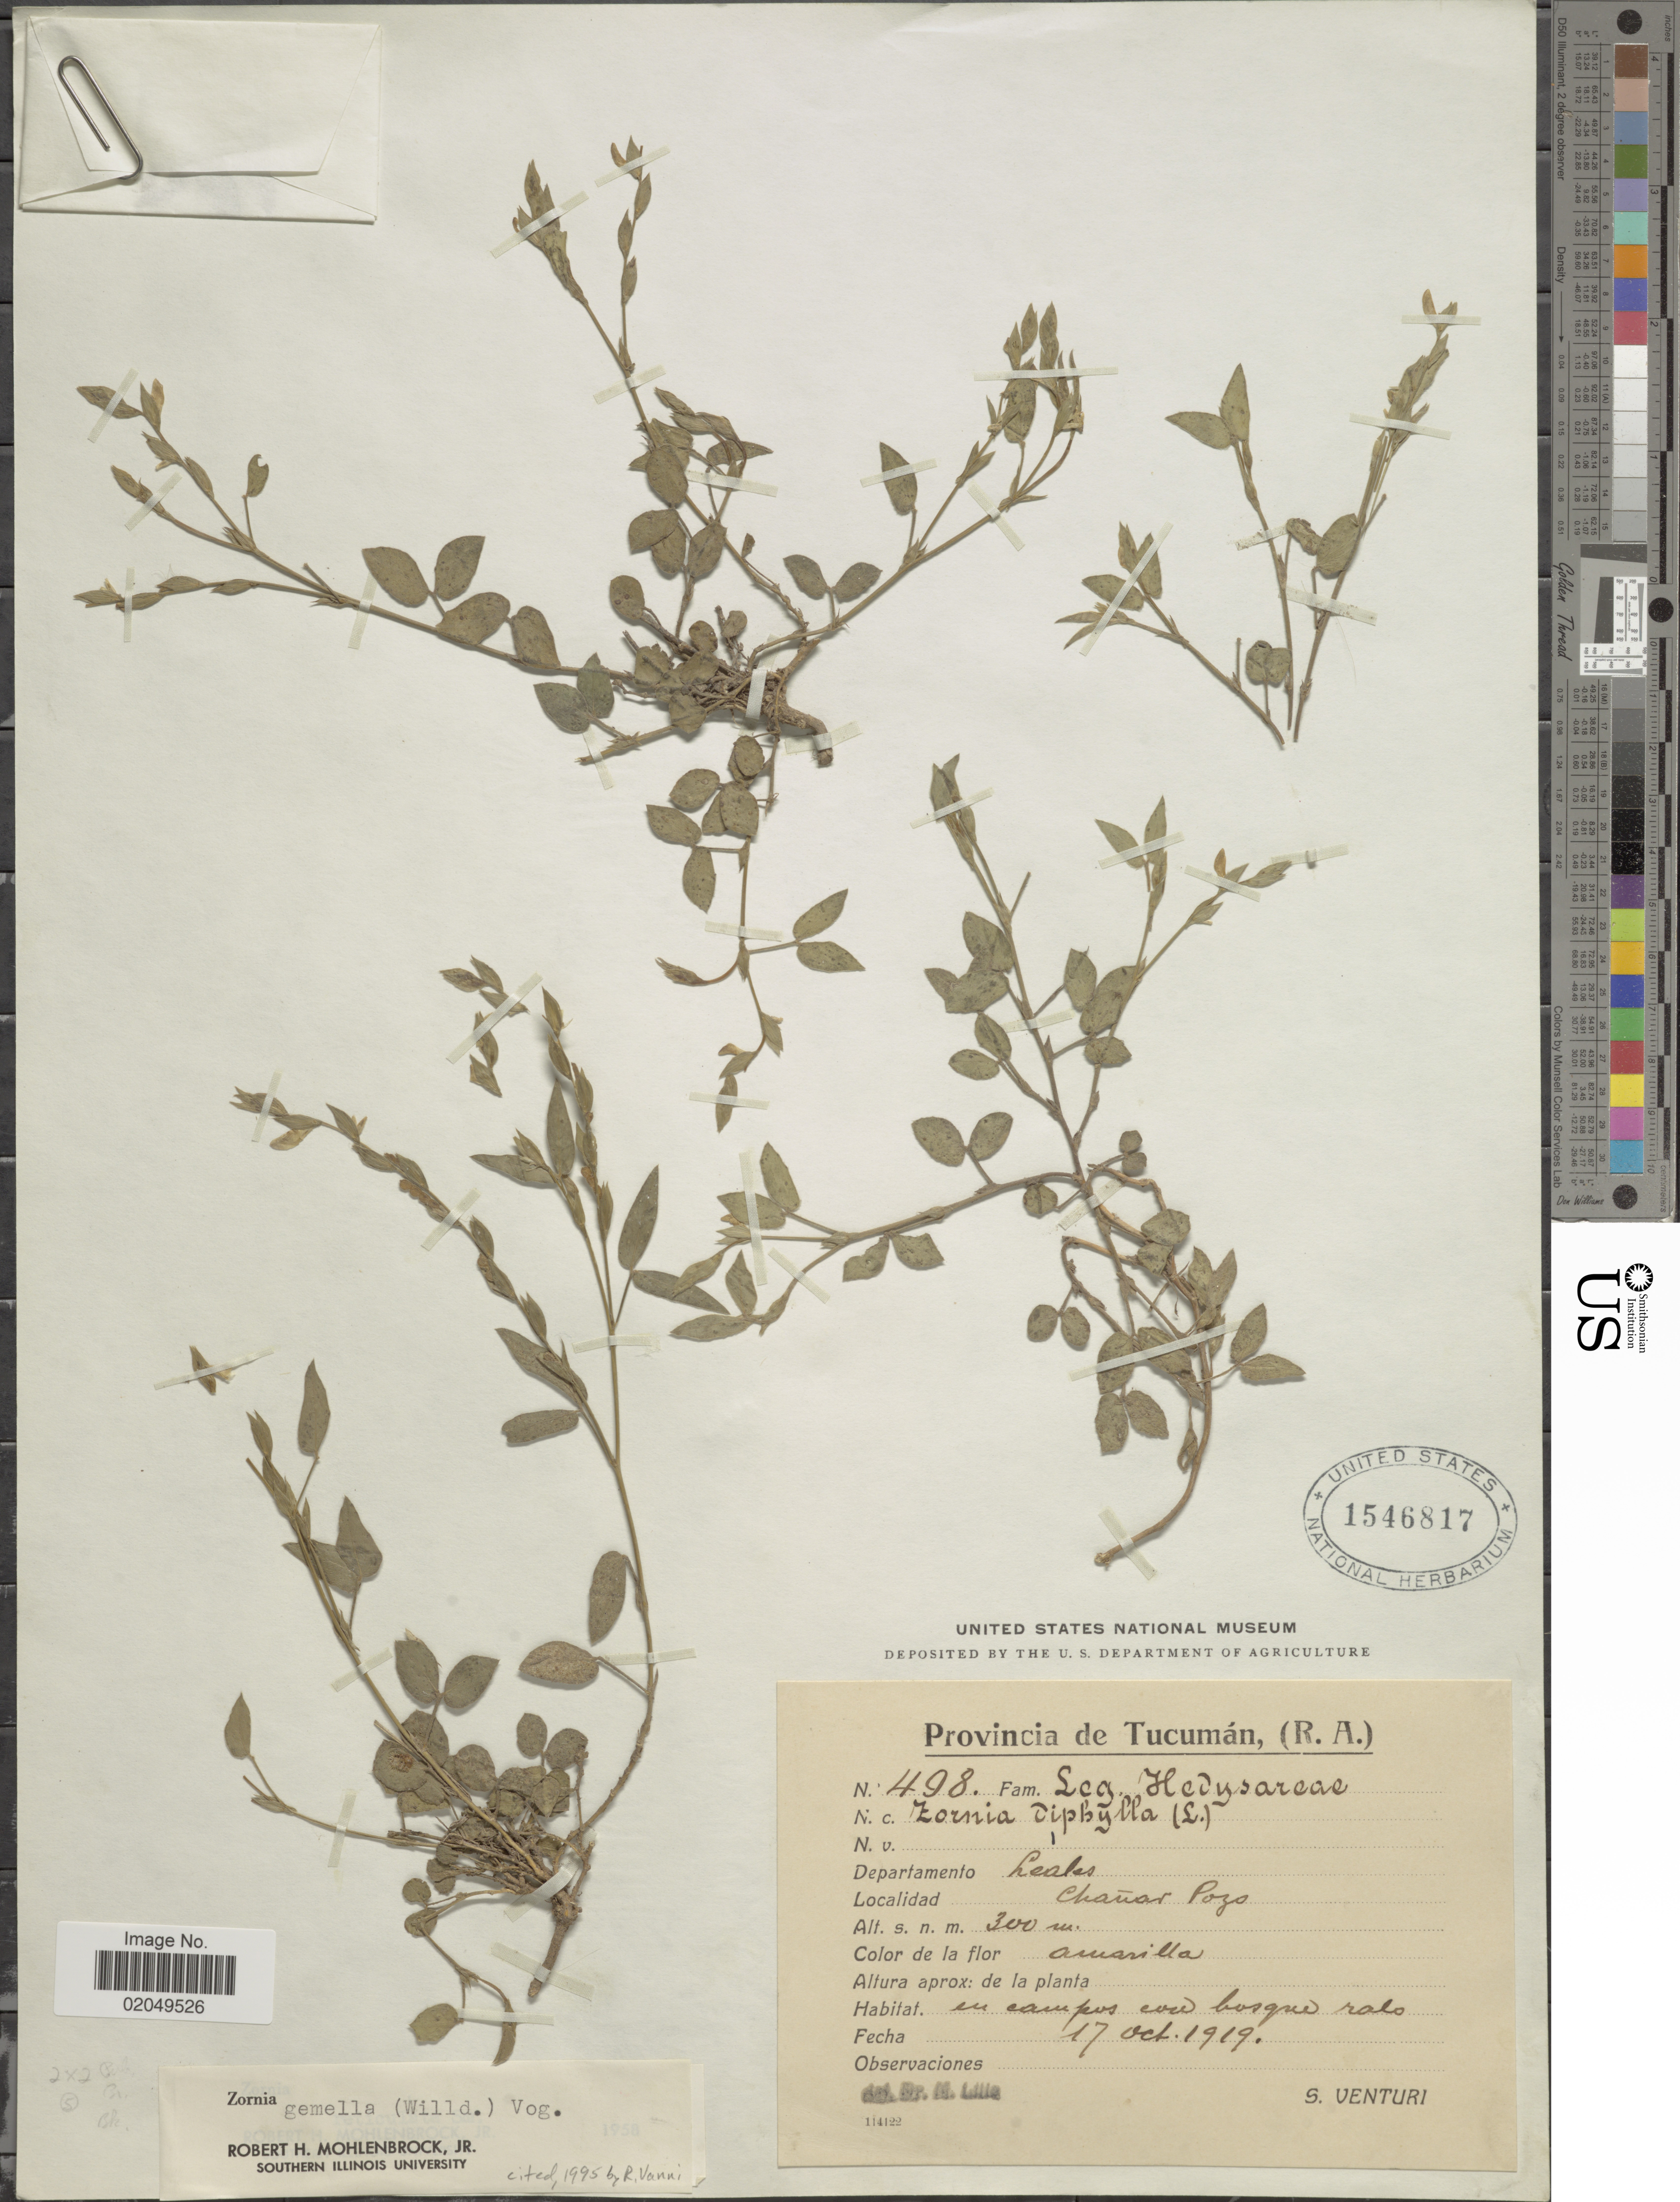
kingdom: Plantae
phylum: Tracheophyta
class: Magnoliopsida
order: Fabales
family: Fabaceae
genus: Zornia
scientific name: Zornia gemella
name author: Vogel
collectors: S. Venturi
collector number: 498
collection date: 1919-10-17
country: Argentina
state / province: Tucuman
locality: Departamento Leales, Chañar Pozo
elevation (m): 300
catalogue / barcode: US 1546817